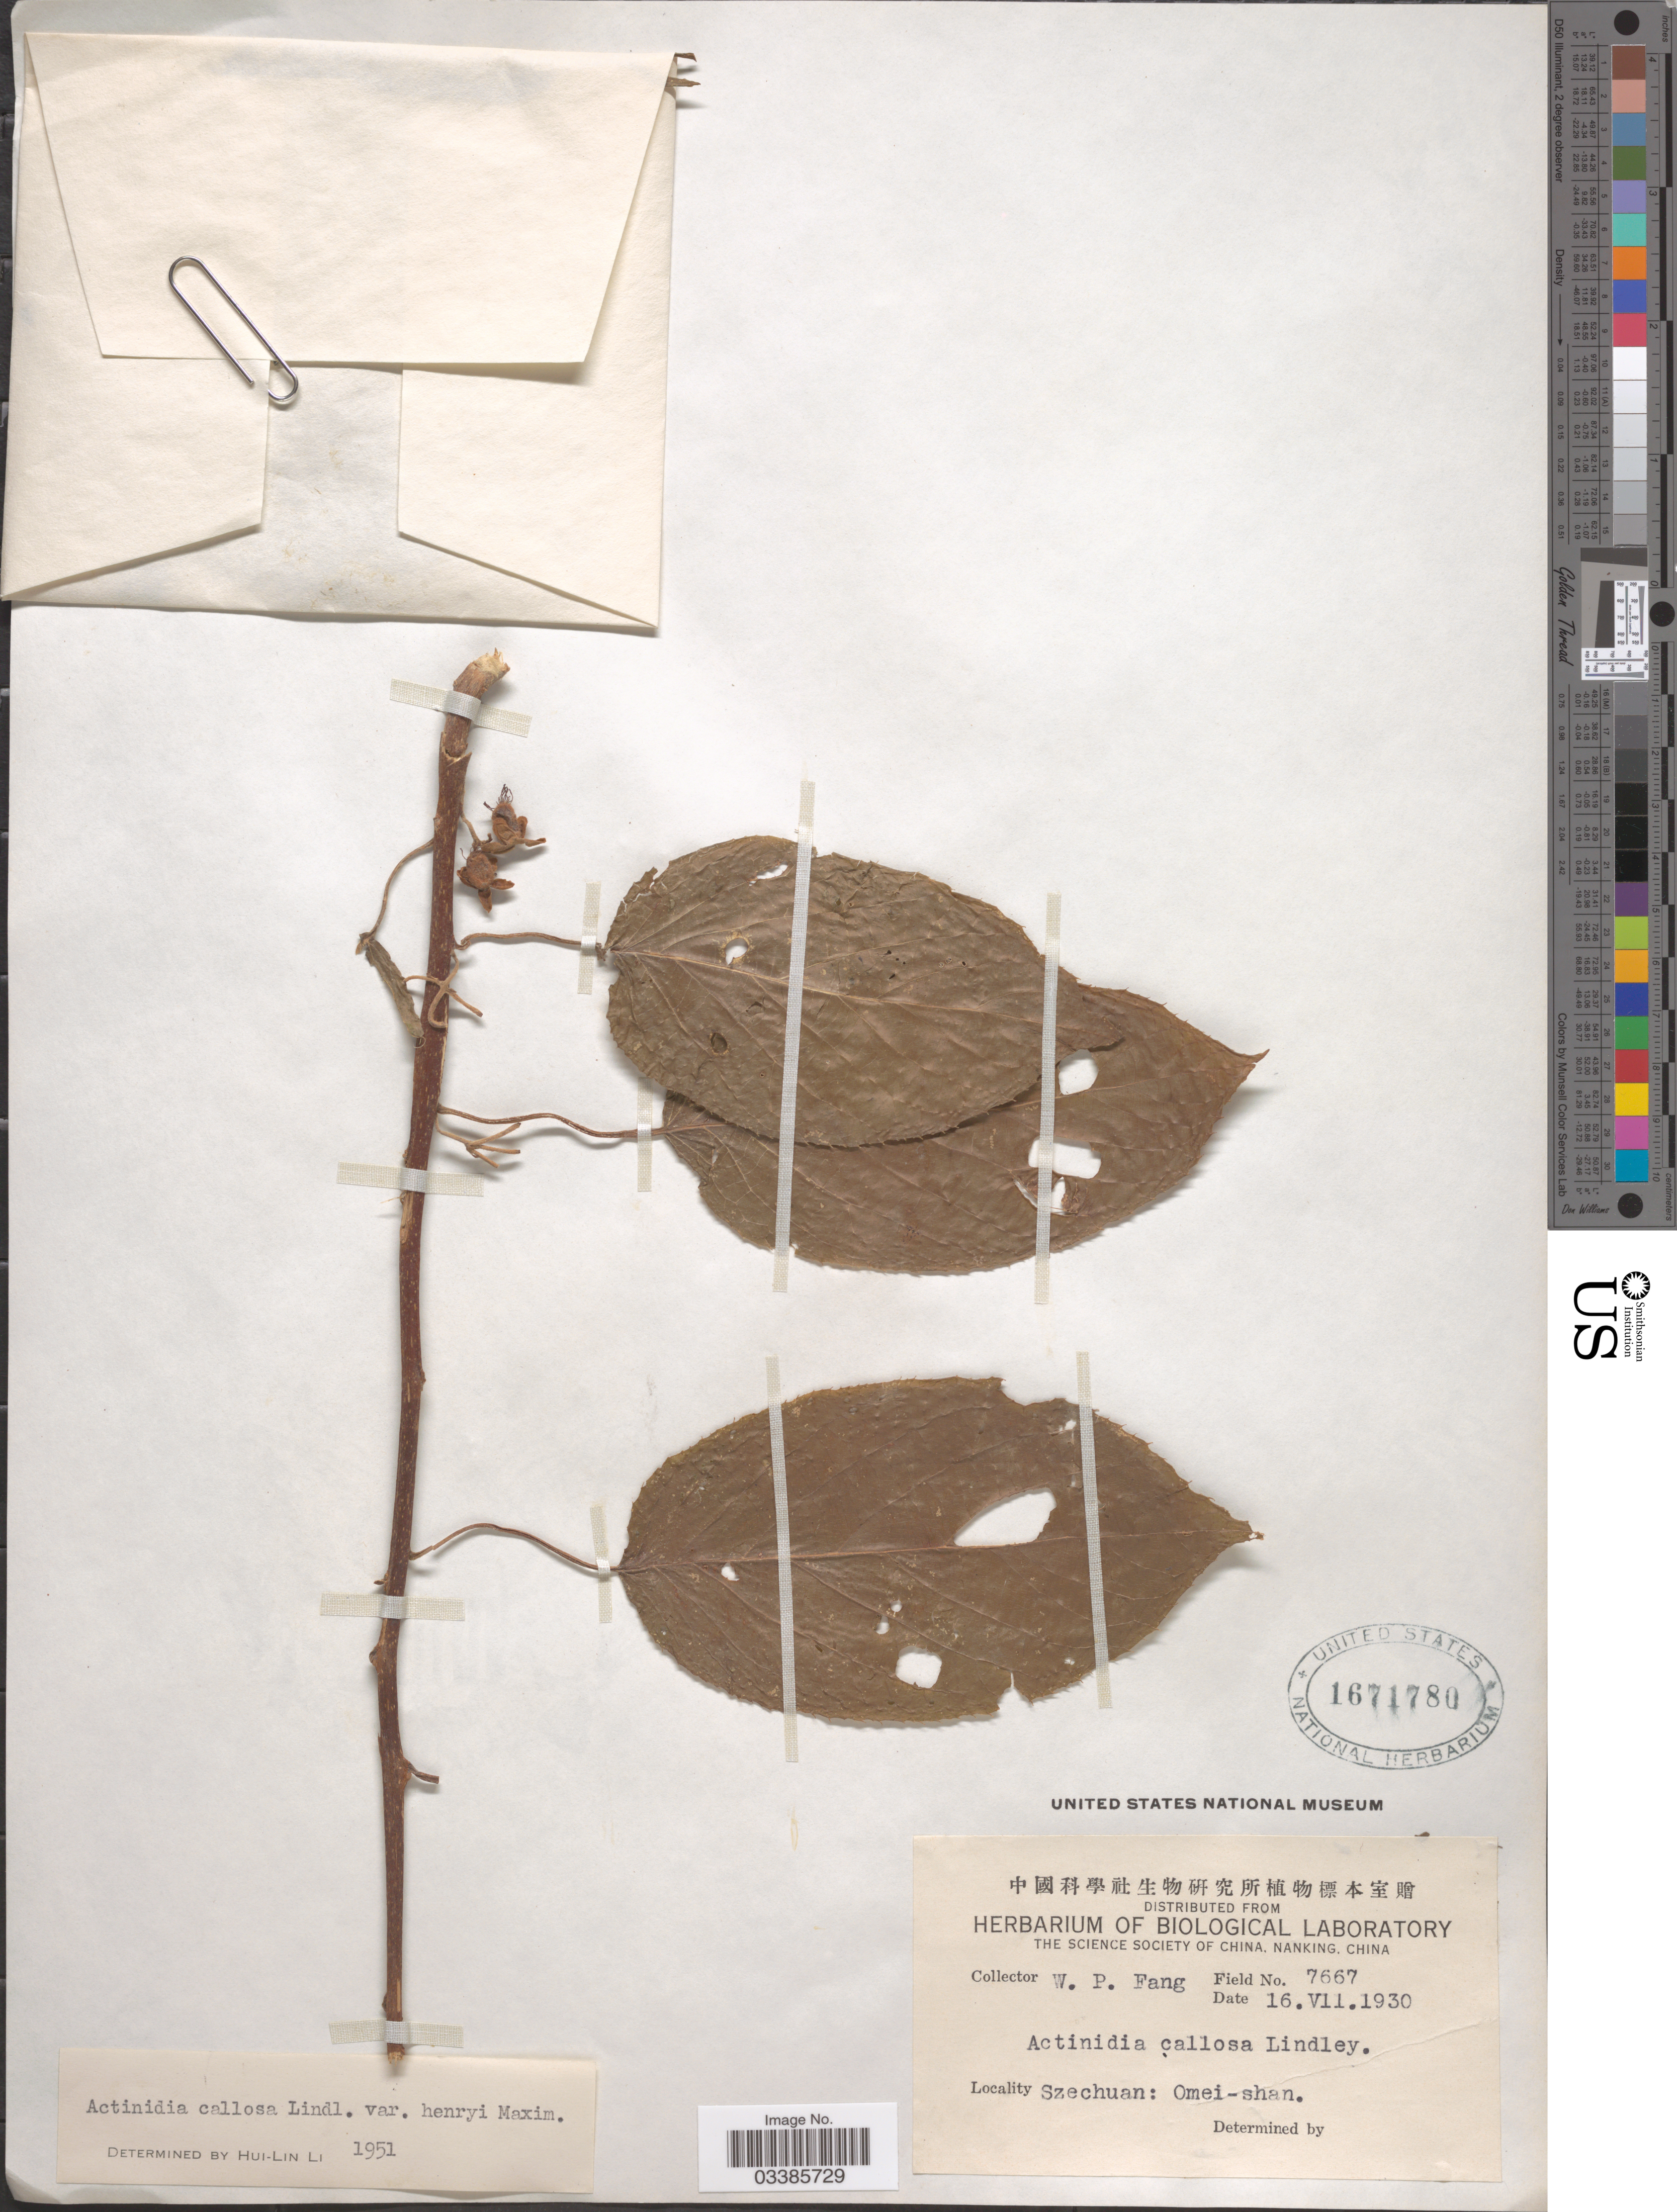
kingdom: Plantae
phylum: Tracheophyta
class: Magnoliopsida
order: Ericales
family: Actinidiaceae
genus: Actinidia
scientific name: Actinidia callosa var. henryi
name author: Maxim.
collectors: W. P. Fang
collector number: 7667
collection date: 1930-07-16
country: China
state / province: Sichuan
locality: Szechuan: Omei-shan.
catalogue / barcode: US 1671780